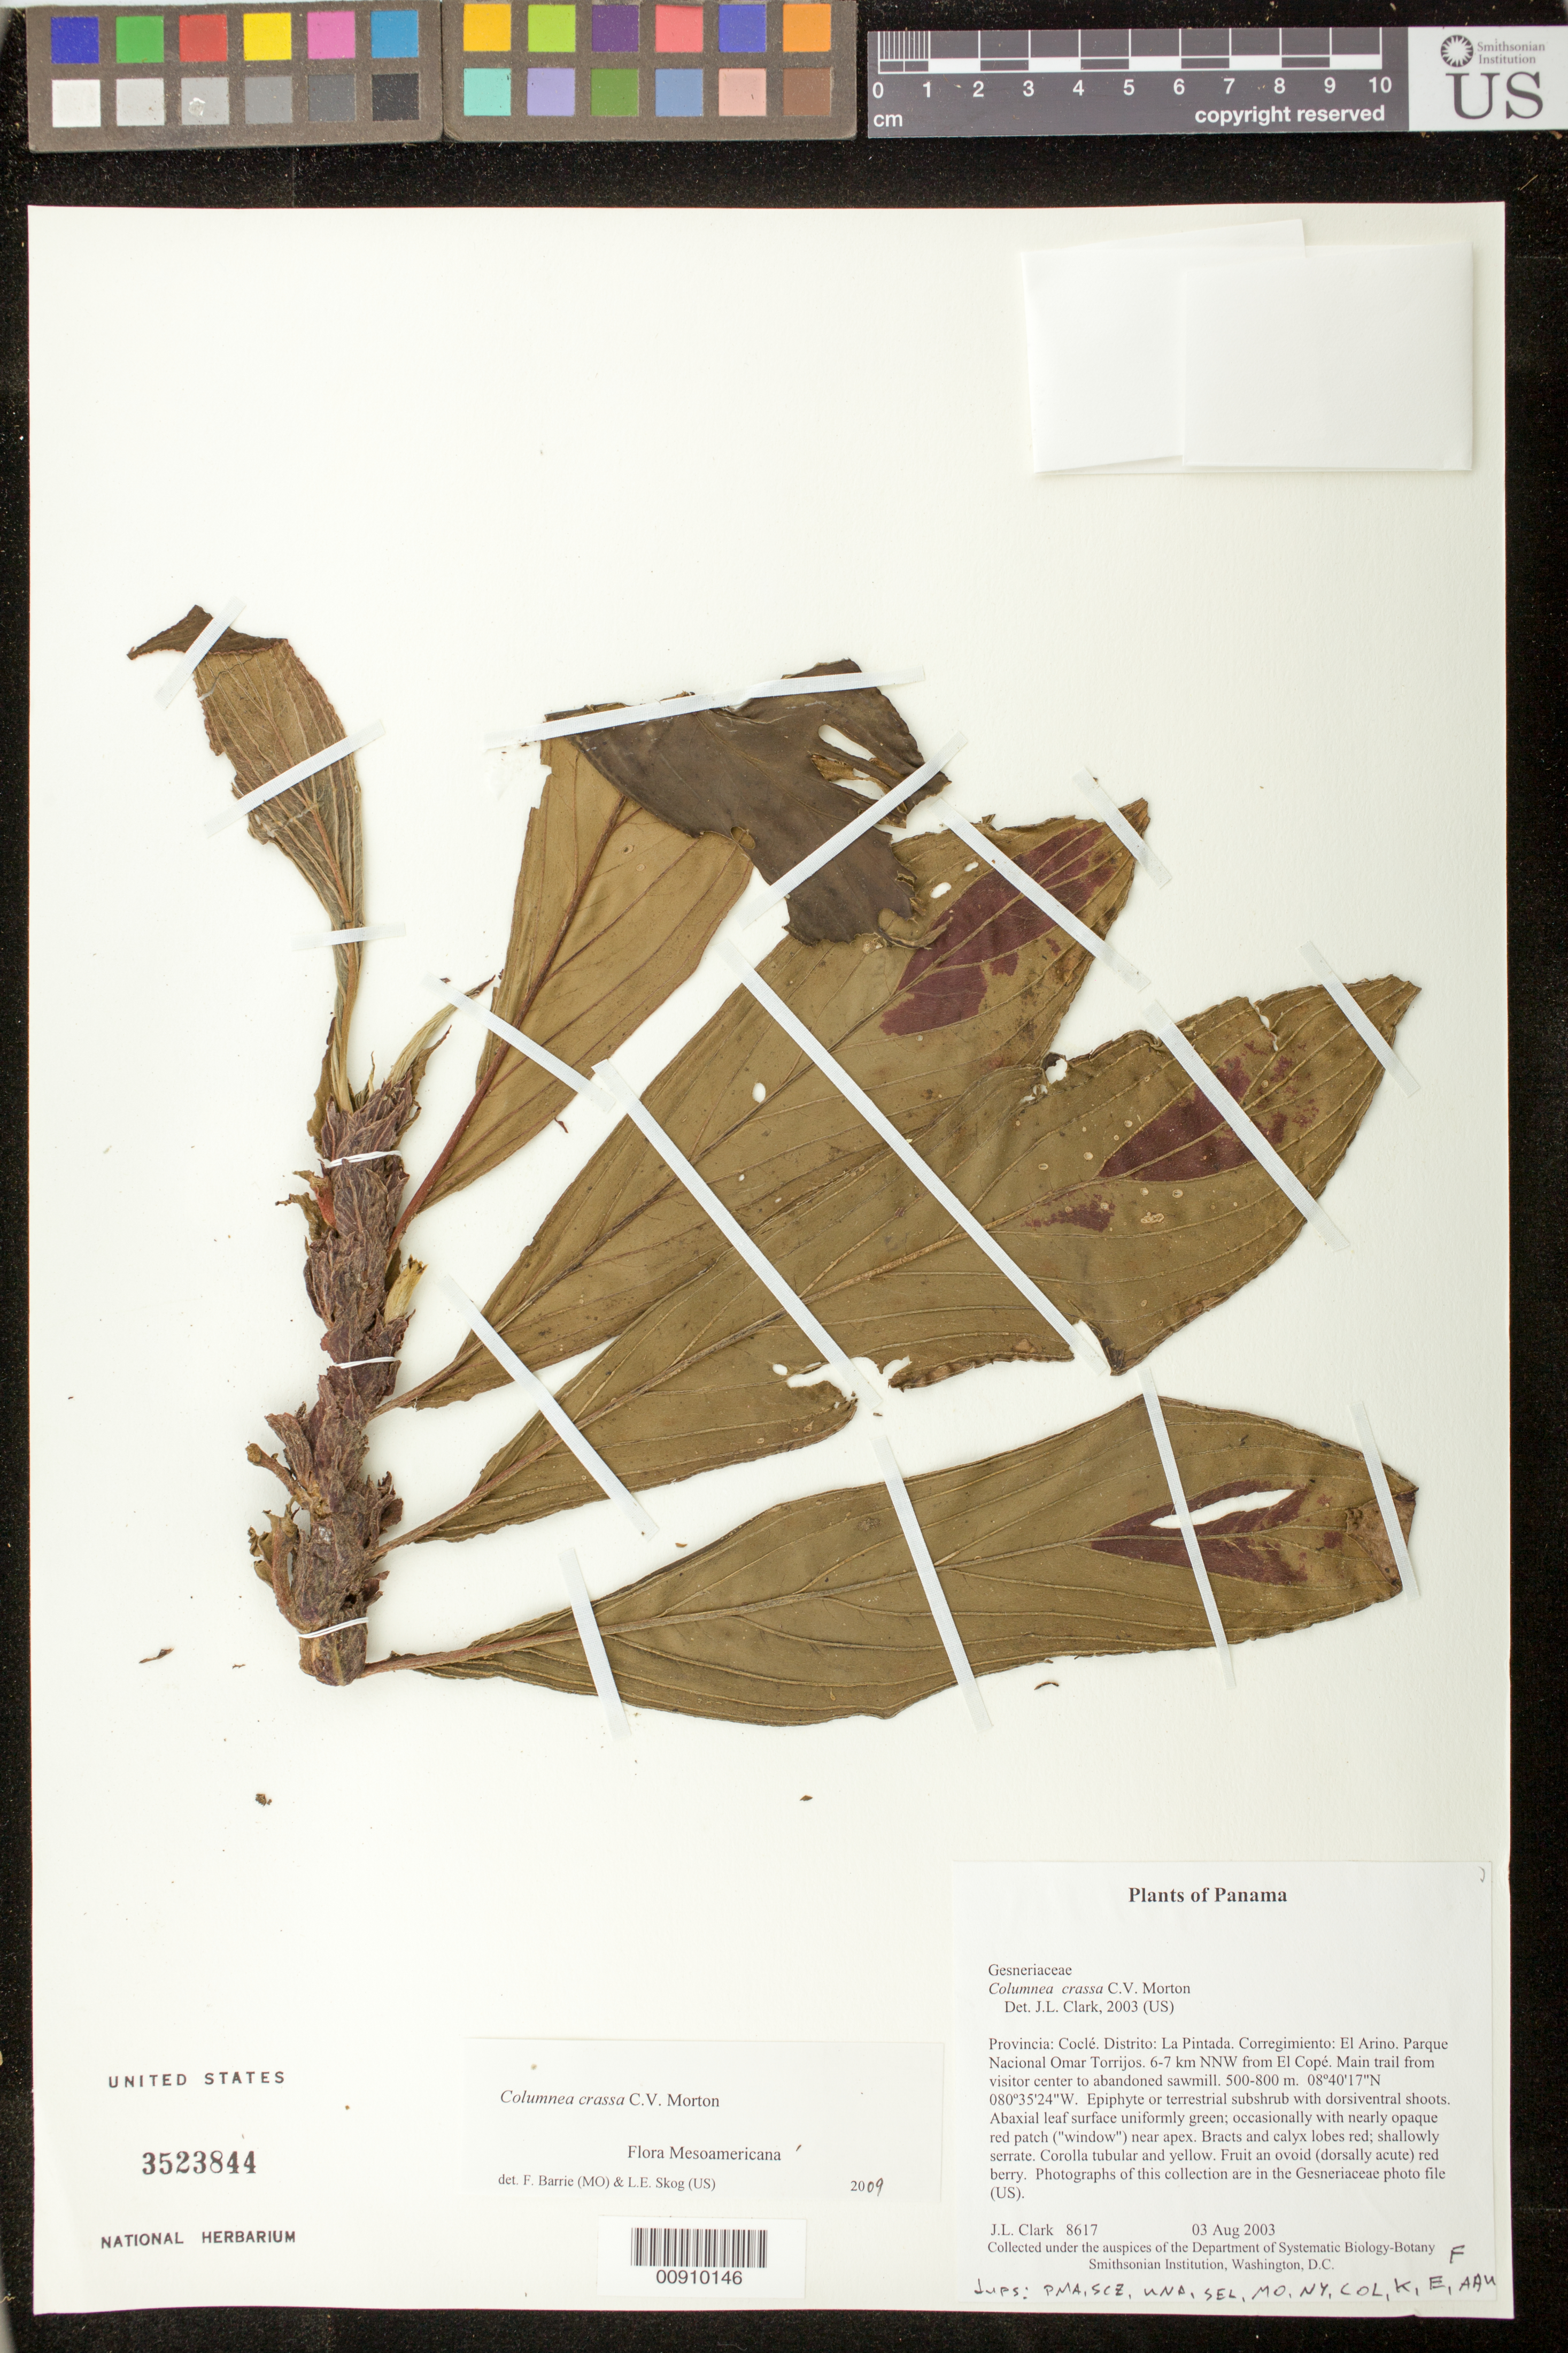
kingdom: Plantae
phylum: Tracheophyta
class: Magnoliopsida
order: Lamiales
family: Gesneriaceae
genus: Columnea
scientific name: Columnea crassa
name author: C.V. Morton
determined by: Clark, J. L., (SEL), The Marie Selby Botanical Garden (UNITED STATES)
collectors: J. L. Clark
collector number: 8617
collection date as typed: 03 Aug 2003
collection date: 2003-08-03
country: Panama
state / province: Coclé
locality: La Pintada. Corregimiento: El Arino. Parque Nacional Omar Torrijos. 6-7 km NNW from El Copé. Main trail from visitor center to abandoned sawmill.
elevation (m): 500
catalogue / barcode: US 3523844